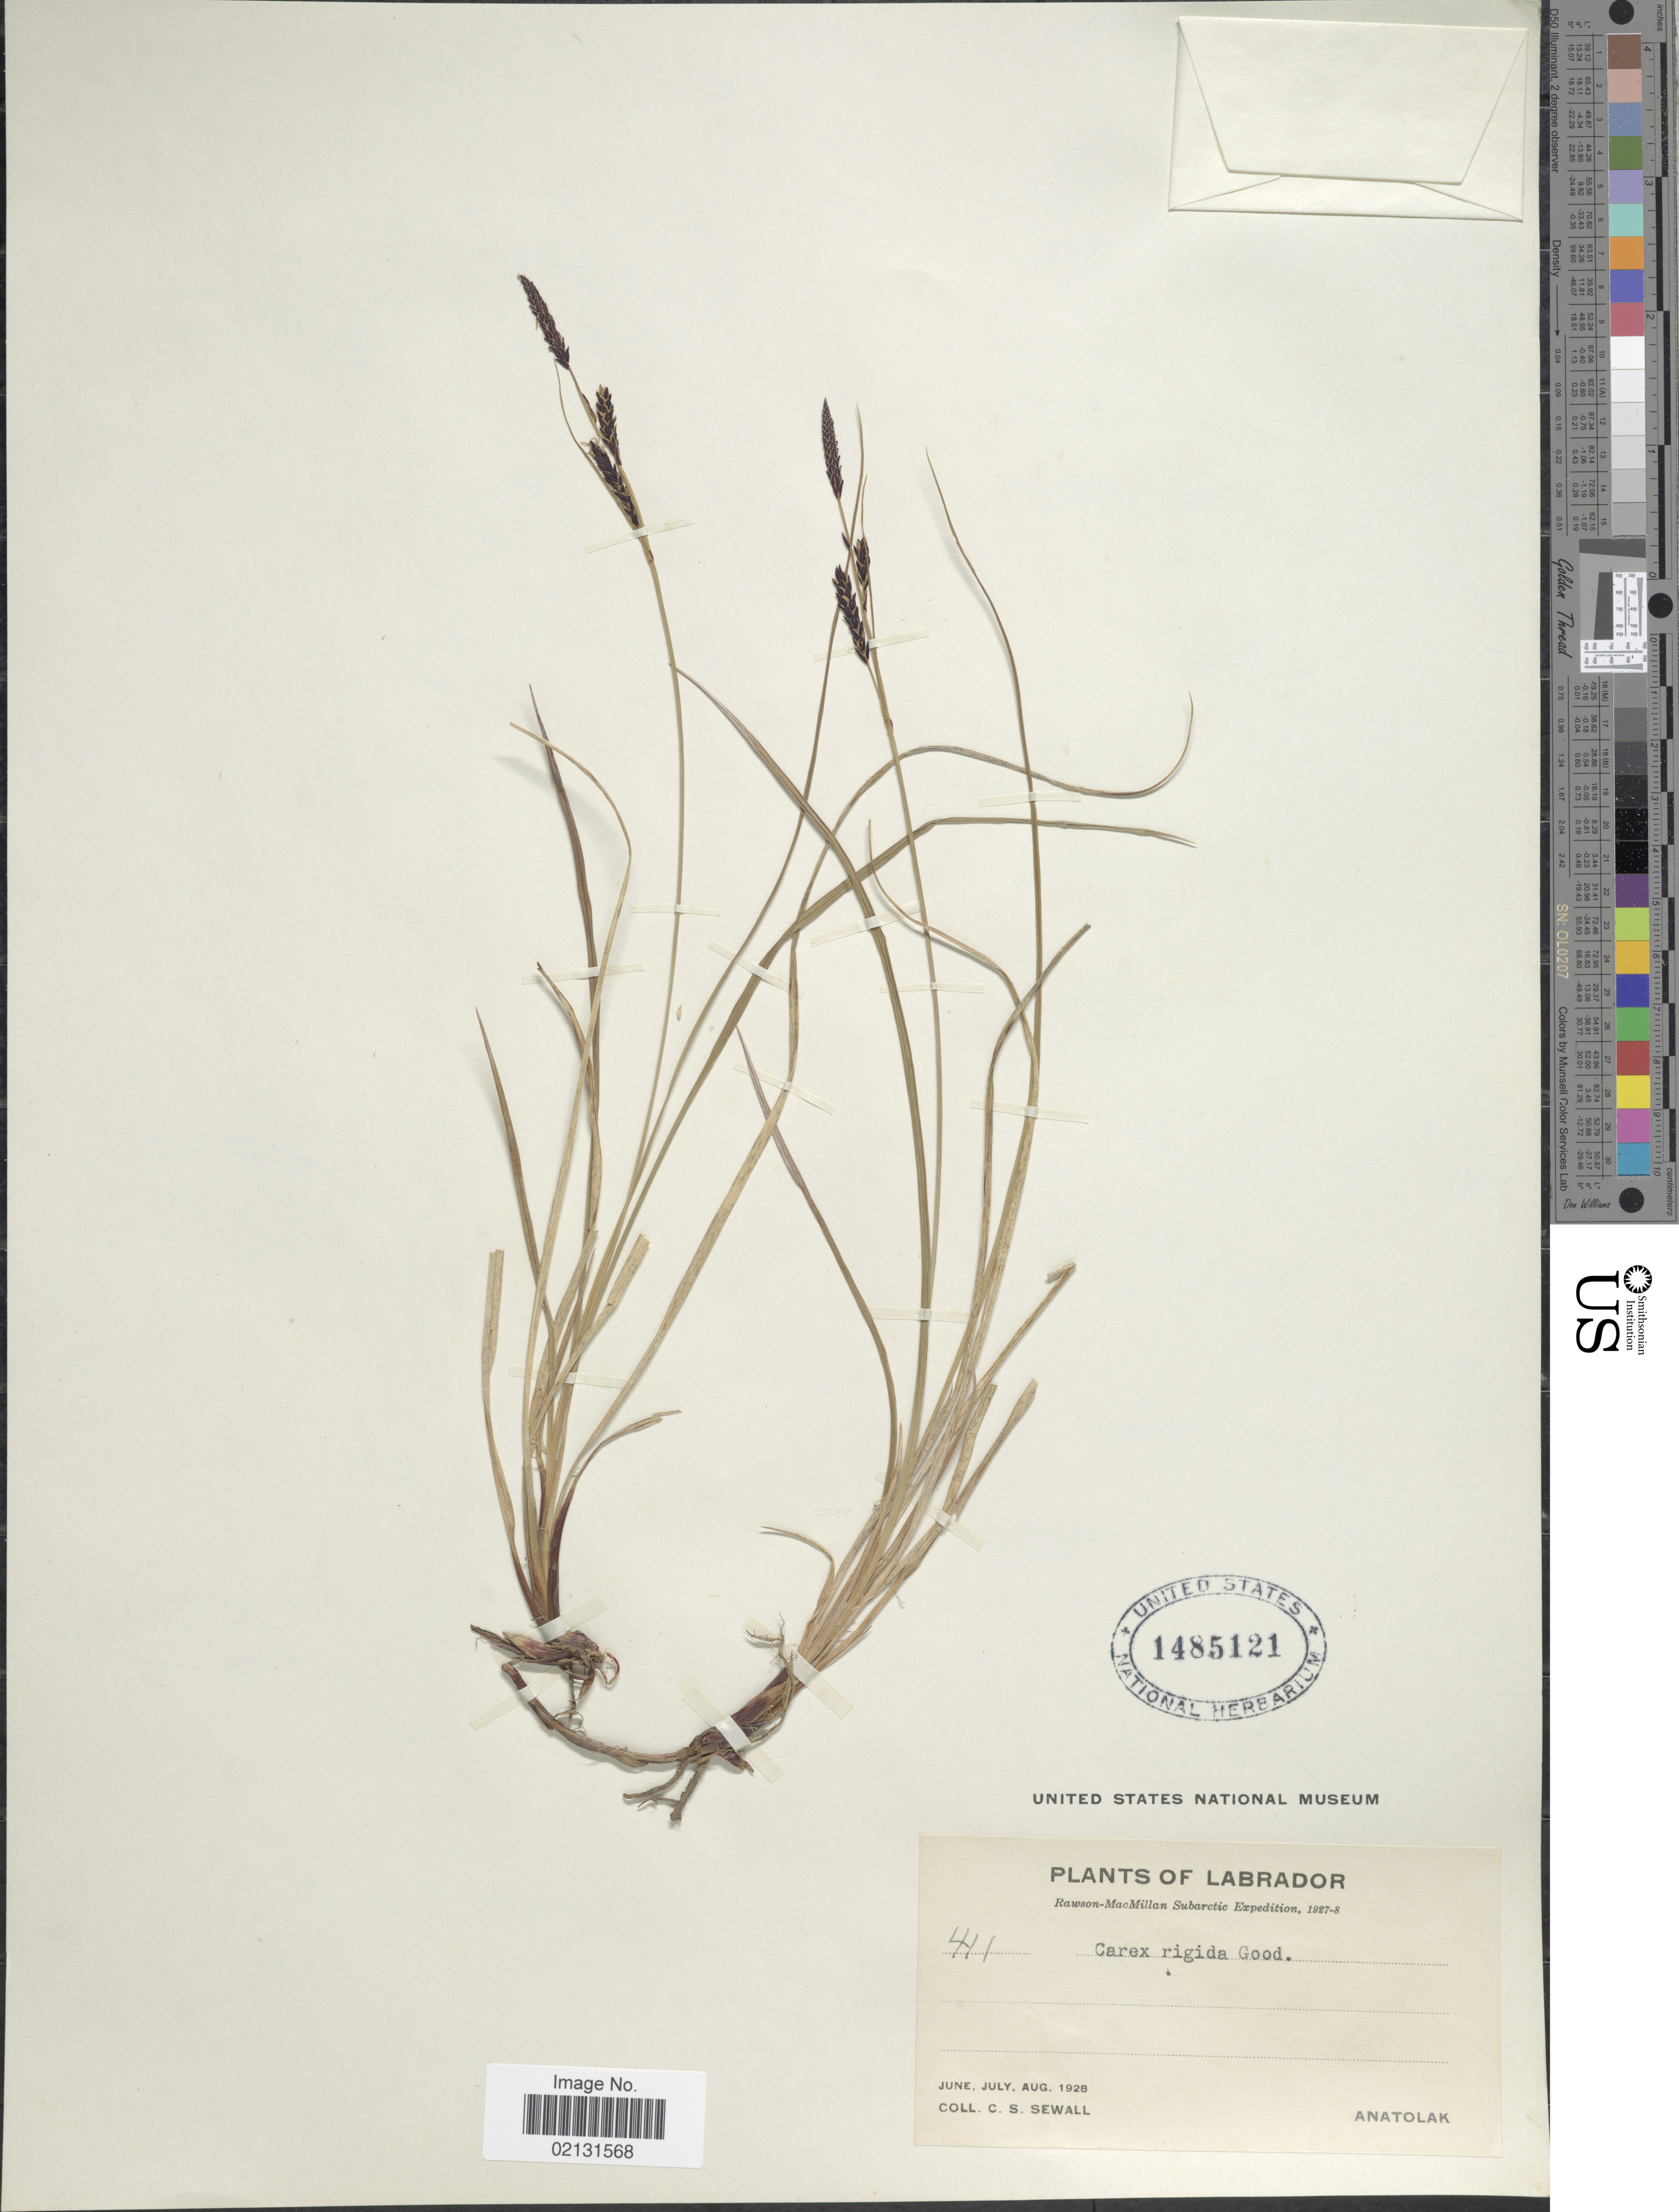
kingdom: Plantae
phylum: Tracheophyta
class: Liliopsida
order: Poales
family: Cyperaceae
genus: Carex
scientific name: Carex bigelowii subsp. bigelowii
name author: Torr. ex Schwein.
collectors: C. Sewall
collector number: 441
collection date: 1928-06/1928-08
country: Canada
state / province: Newfoundland and Labrador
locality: Labrador, Anatolak, Subarctic.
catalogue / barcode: US 1485121